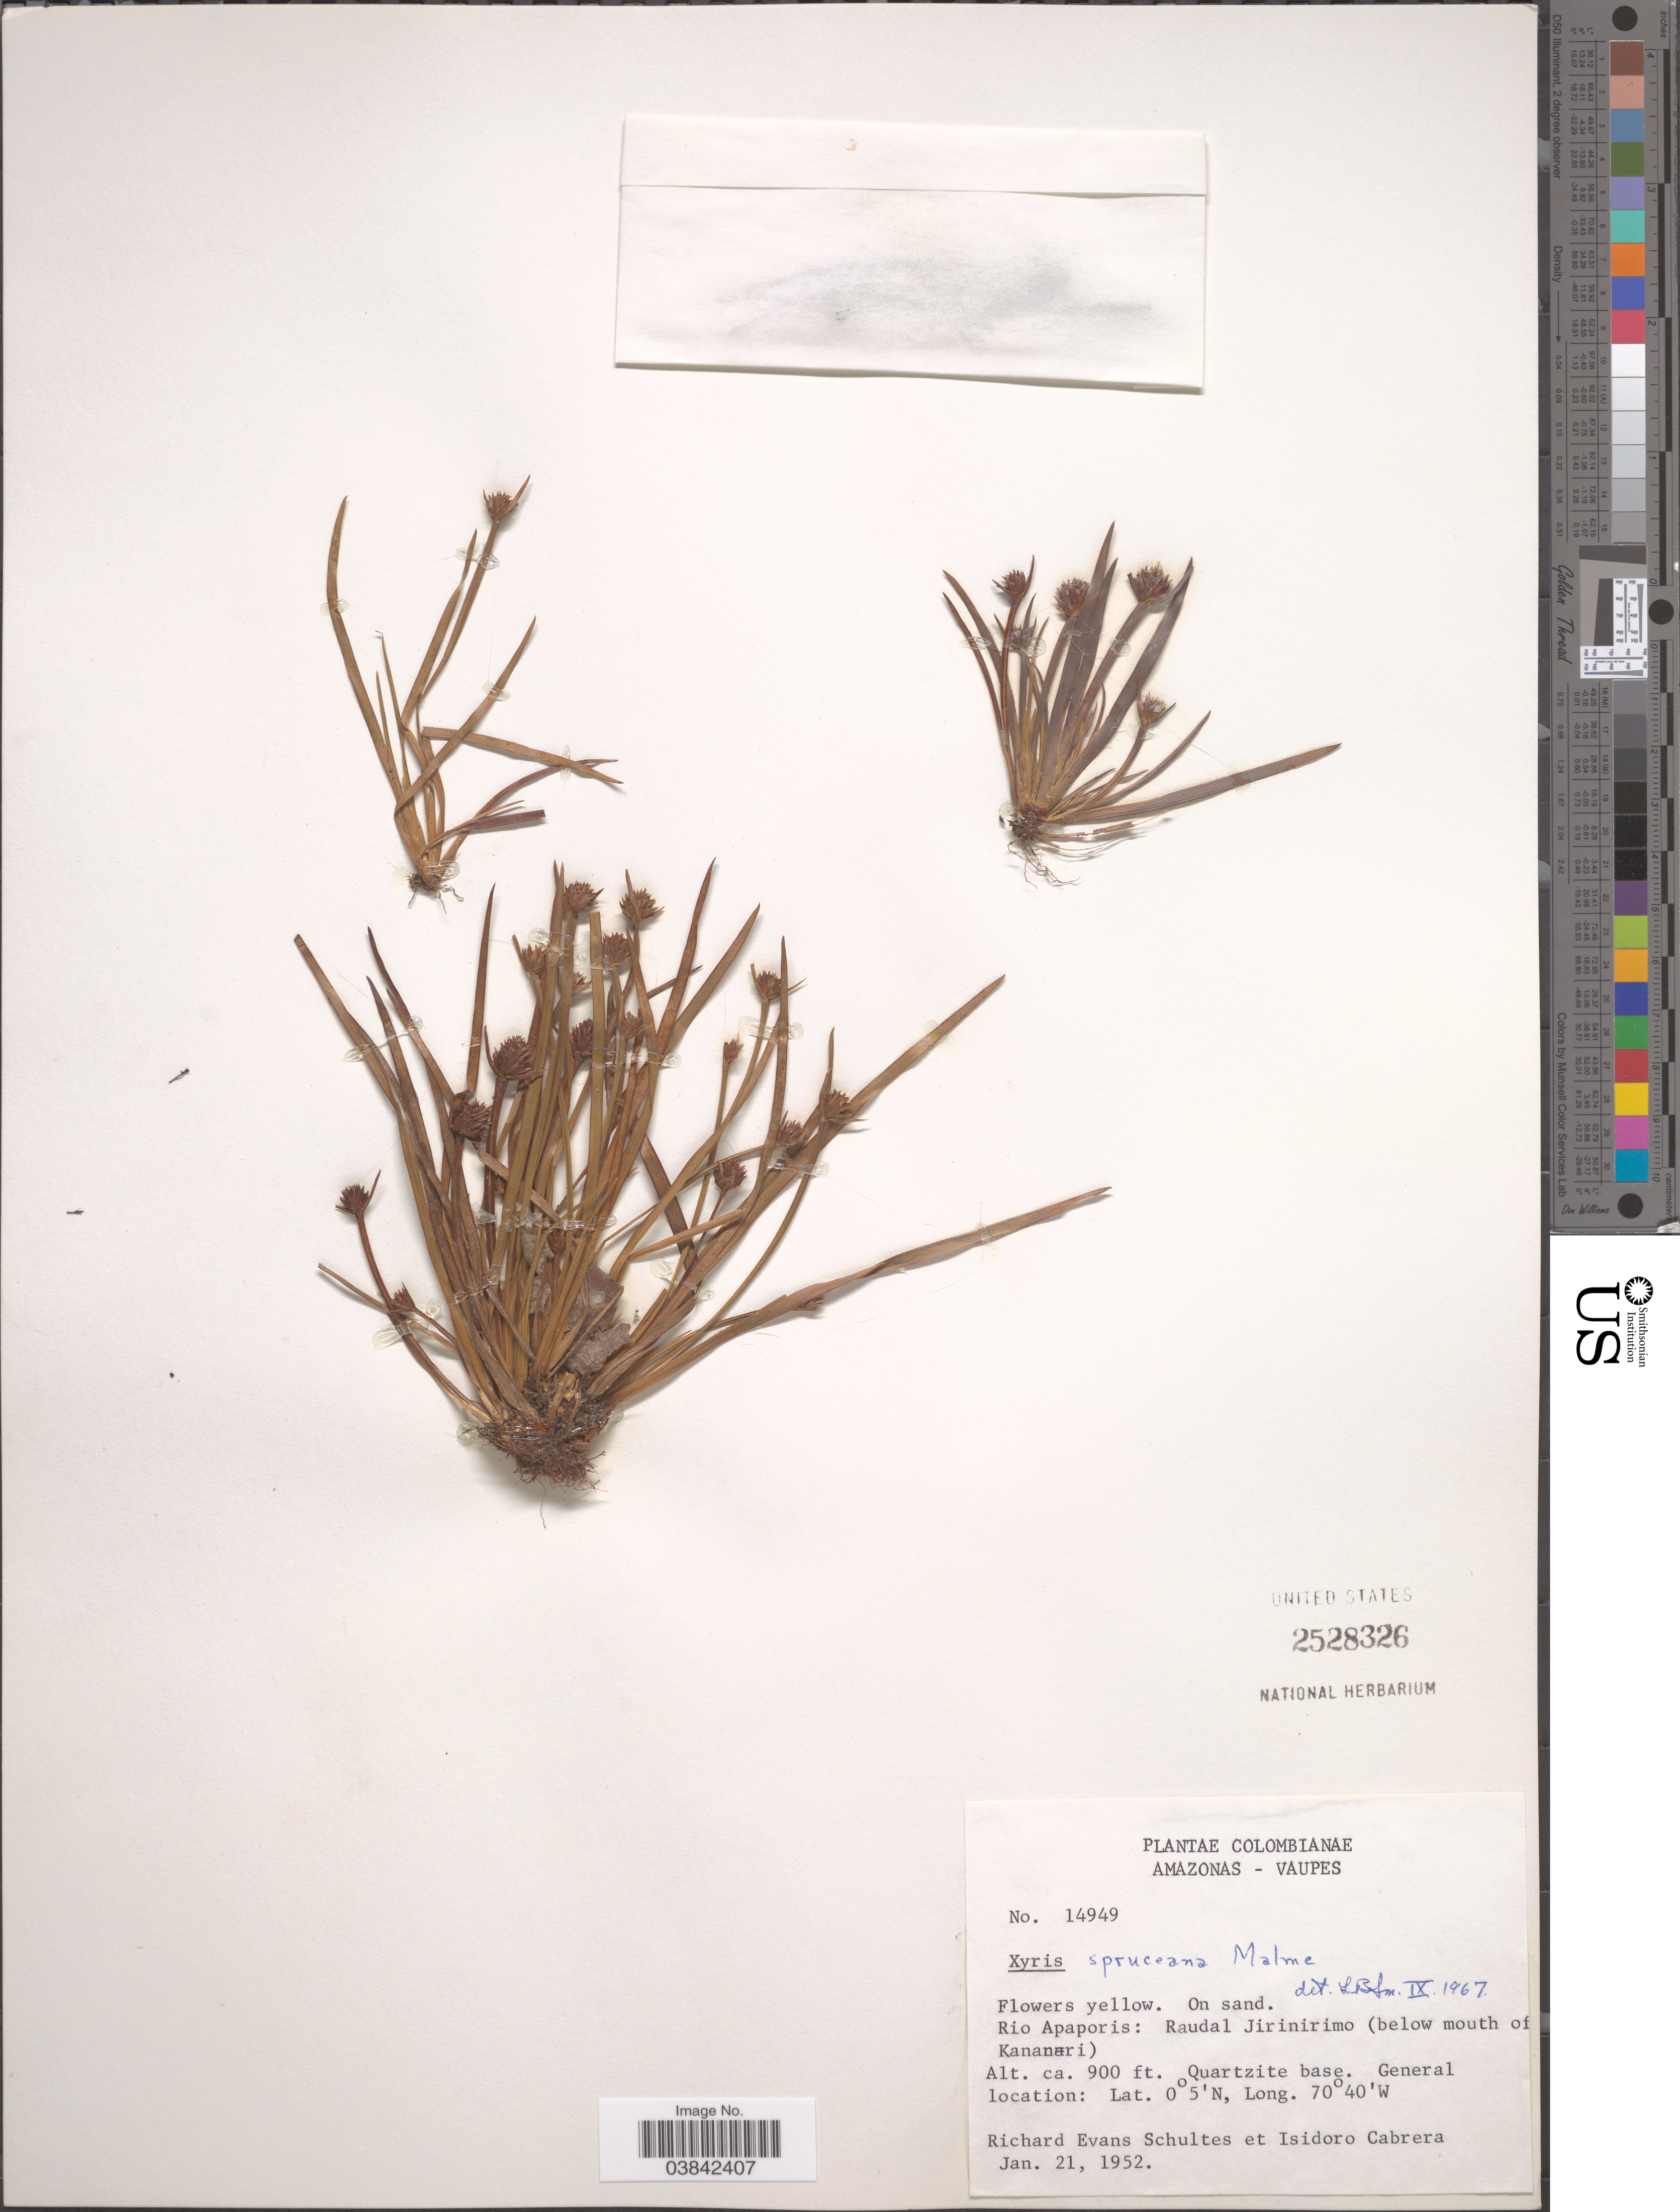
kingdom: Plantae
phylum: Tracheophyta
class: Liliopsida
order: Poales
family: Xyridaceae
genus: Xyris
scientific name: Xyris spruceana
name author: Malme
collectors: R. E. Schultes & I. Cabrera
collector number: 14949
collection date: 1952-01-21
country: Colombia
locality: Amazonas - Vaupes. Rio Apaporis: Raudal Jirinirimo (below mouth of Kananari).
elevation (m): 274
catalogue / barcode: US 2528326